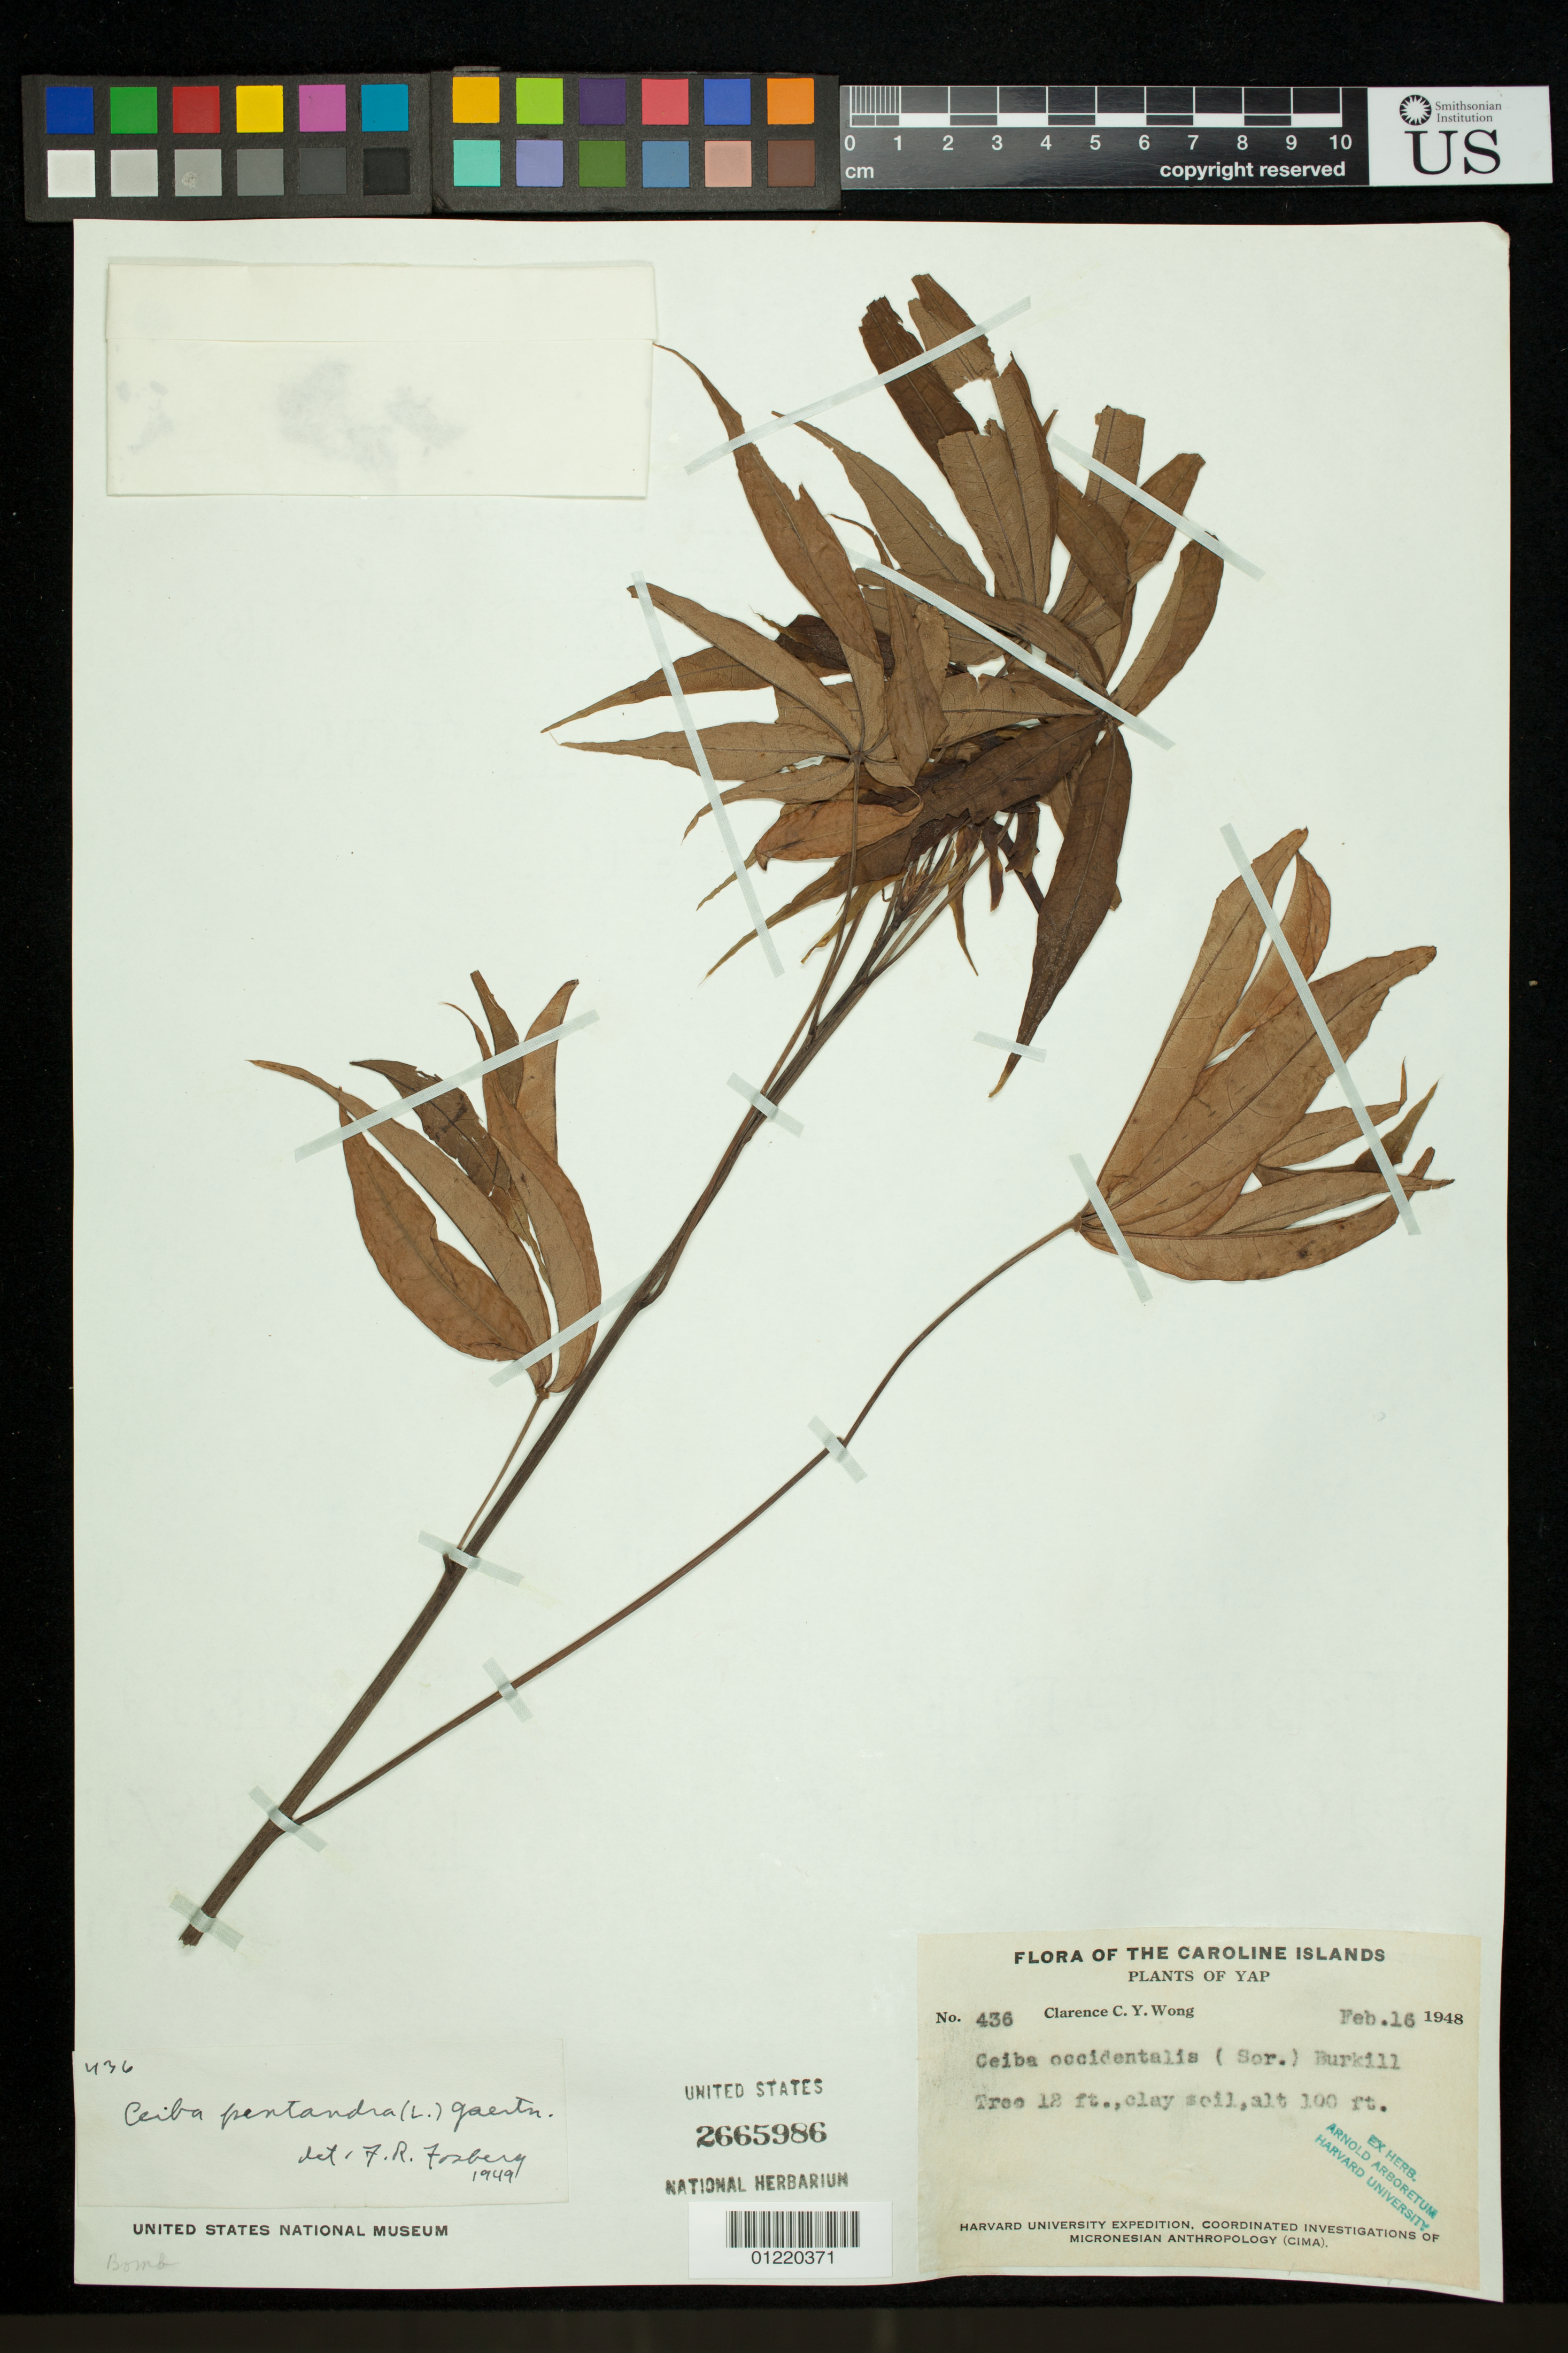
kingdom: Plantae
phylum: Tracheophyta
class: Magnoliopsida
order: Malvales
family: Malvaceae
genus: Ceiba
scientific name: Ceiba pentandra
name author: (L.) Gaertn.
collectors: C. Wong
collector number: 436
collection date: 1948-02-16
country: Micronesia, Federated States of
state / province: Yap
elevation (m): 30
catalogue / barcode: US 2665986